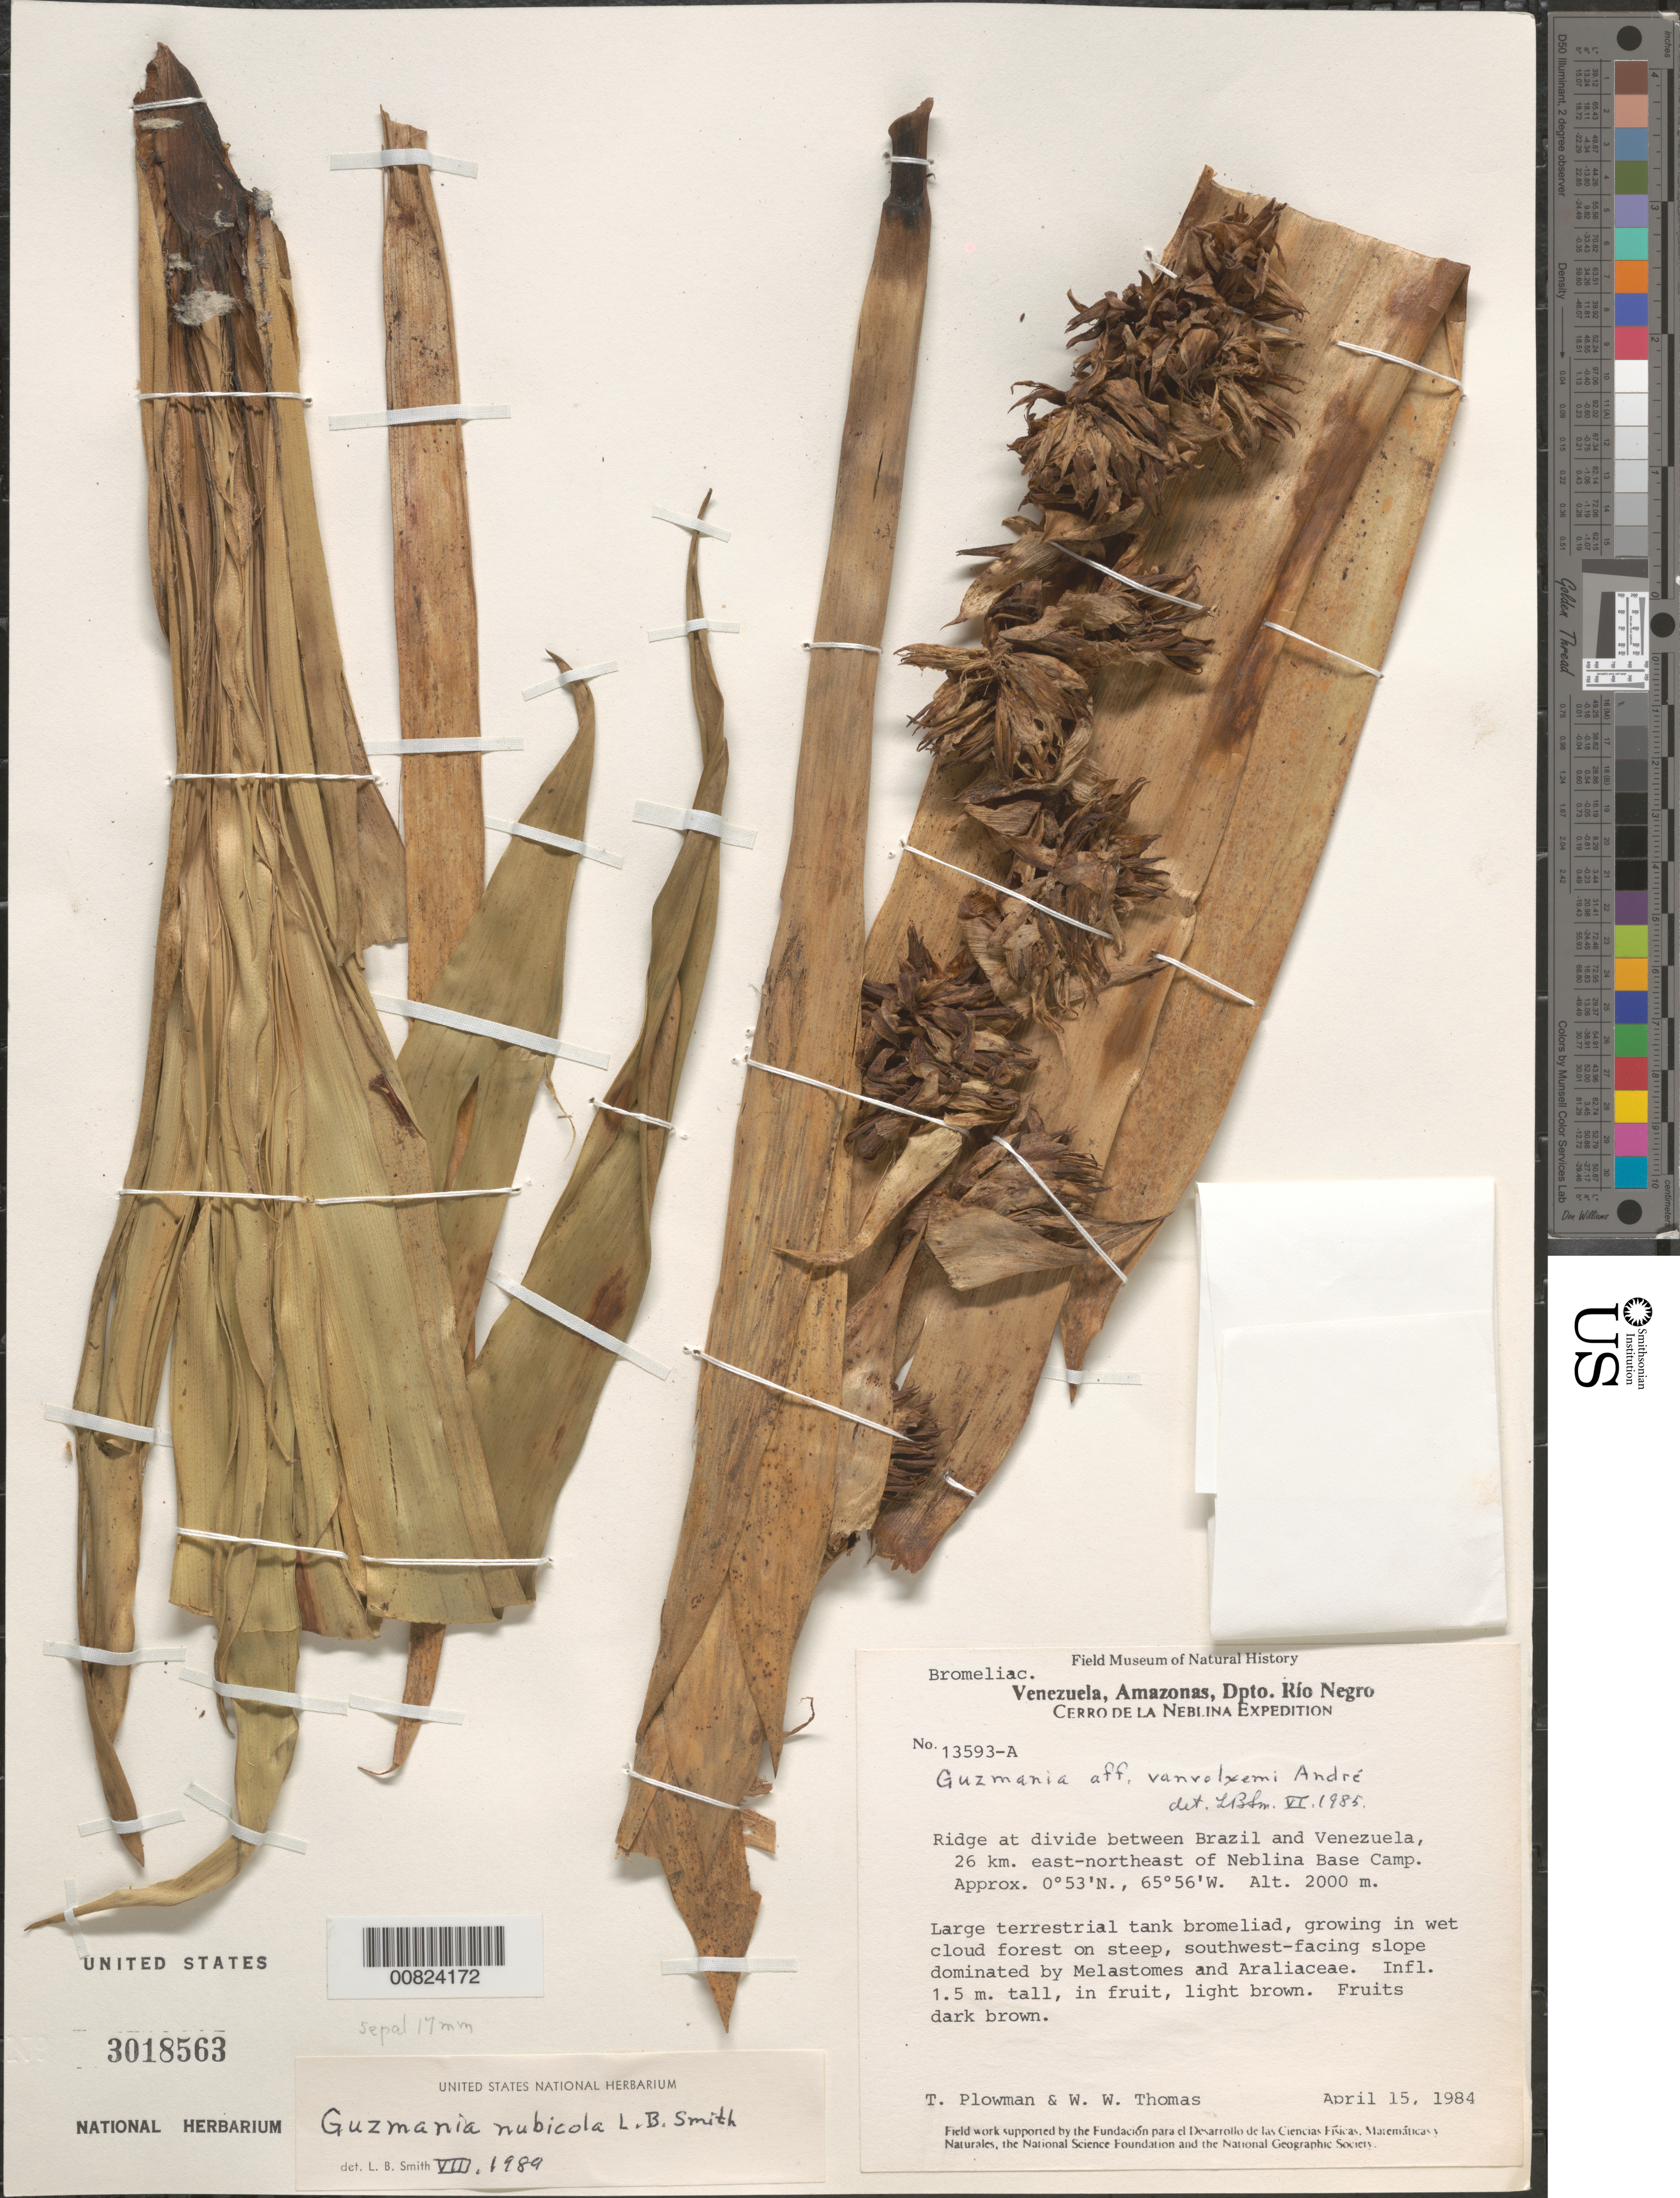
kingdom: Plantae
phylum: Tracheophyta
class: Liliopsida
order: Poales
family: Bromeliaceae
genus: Guzmania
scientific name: Guzmania nubicola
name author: L.B. Sm.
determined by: Smith, Lyman B., (US), NMNH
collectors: T. Plowman & W. W. Thomas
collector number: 13593 A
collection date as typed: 15-Apr-84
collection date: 1984-04-15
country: Venezuela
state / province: Amazonas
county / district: Río Negro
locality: Cerro de La Neblina, ridge at divide between Brazil & Venezuela, 26 km ENE of Neblina base camp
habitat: Growing in wet cloud forest on steep, SW-facing slope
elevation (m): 2000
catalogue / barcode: US 3018563